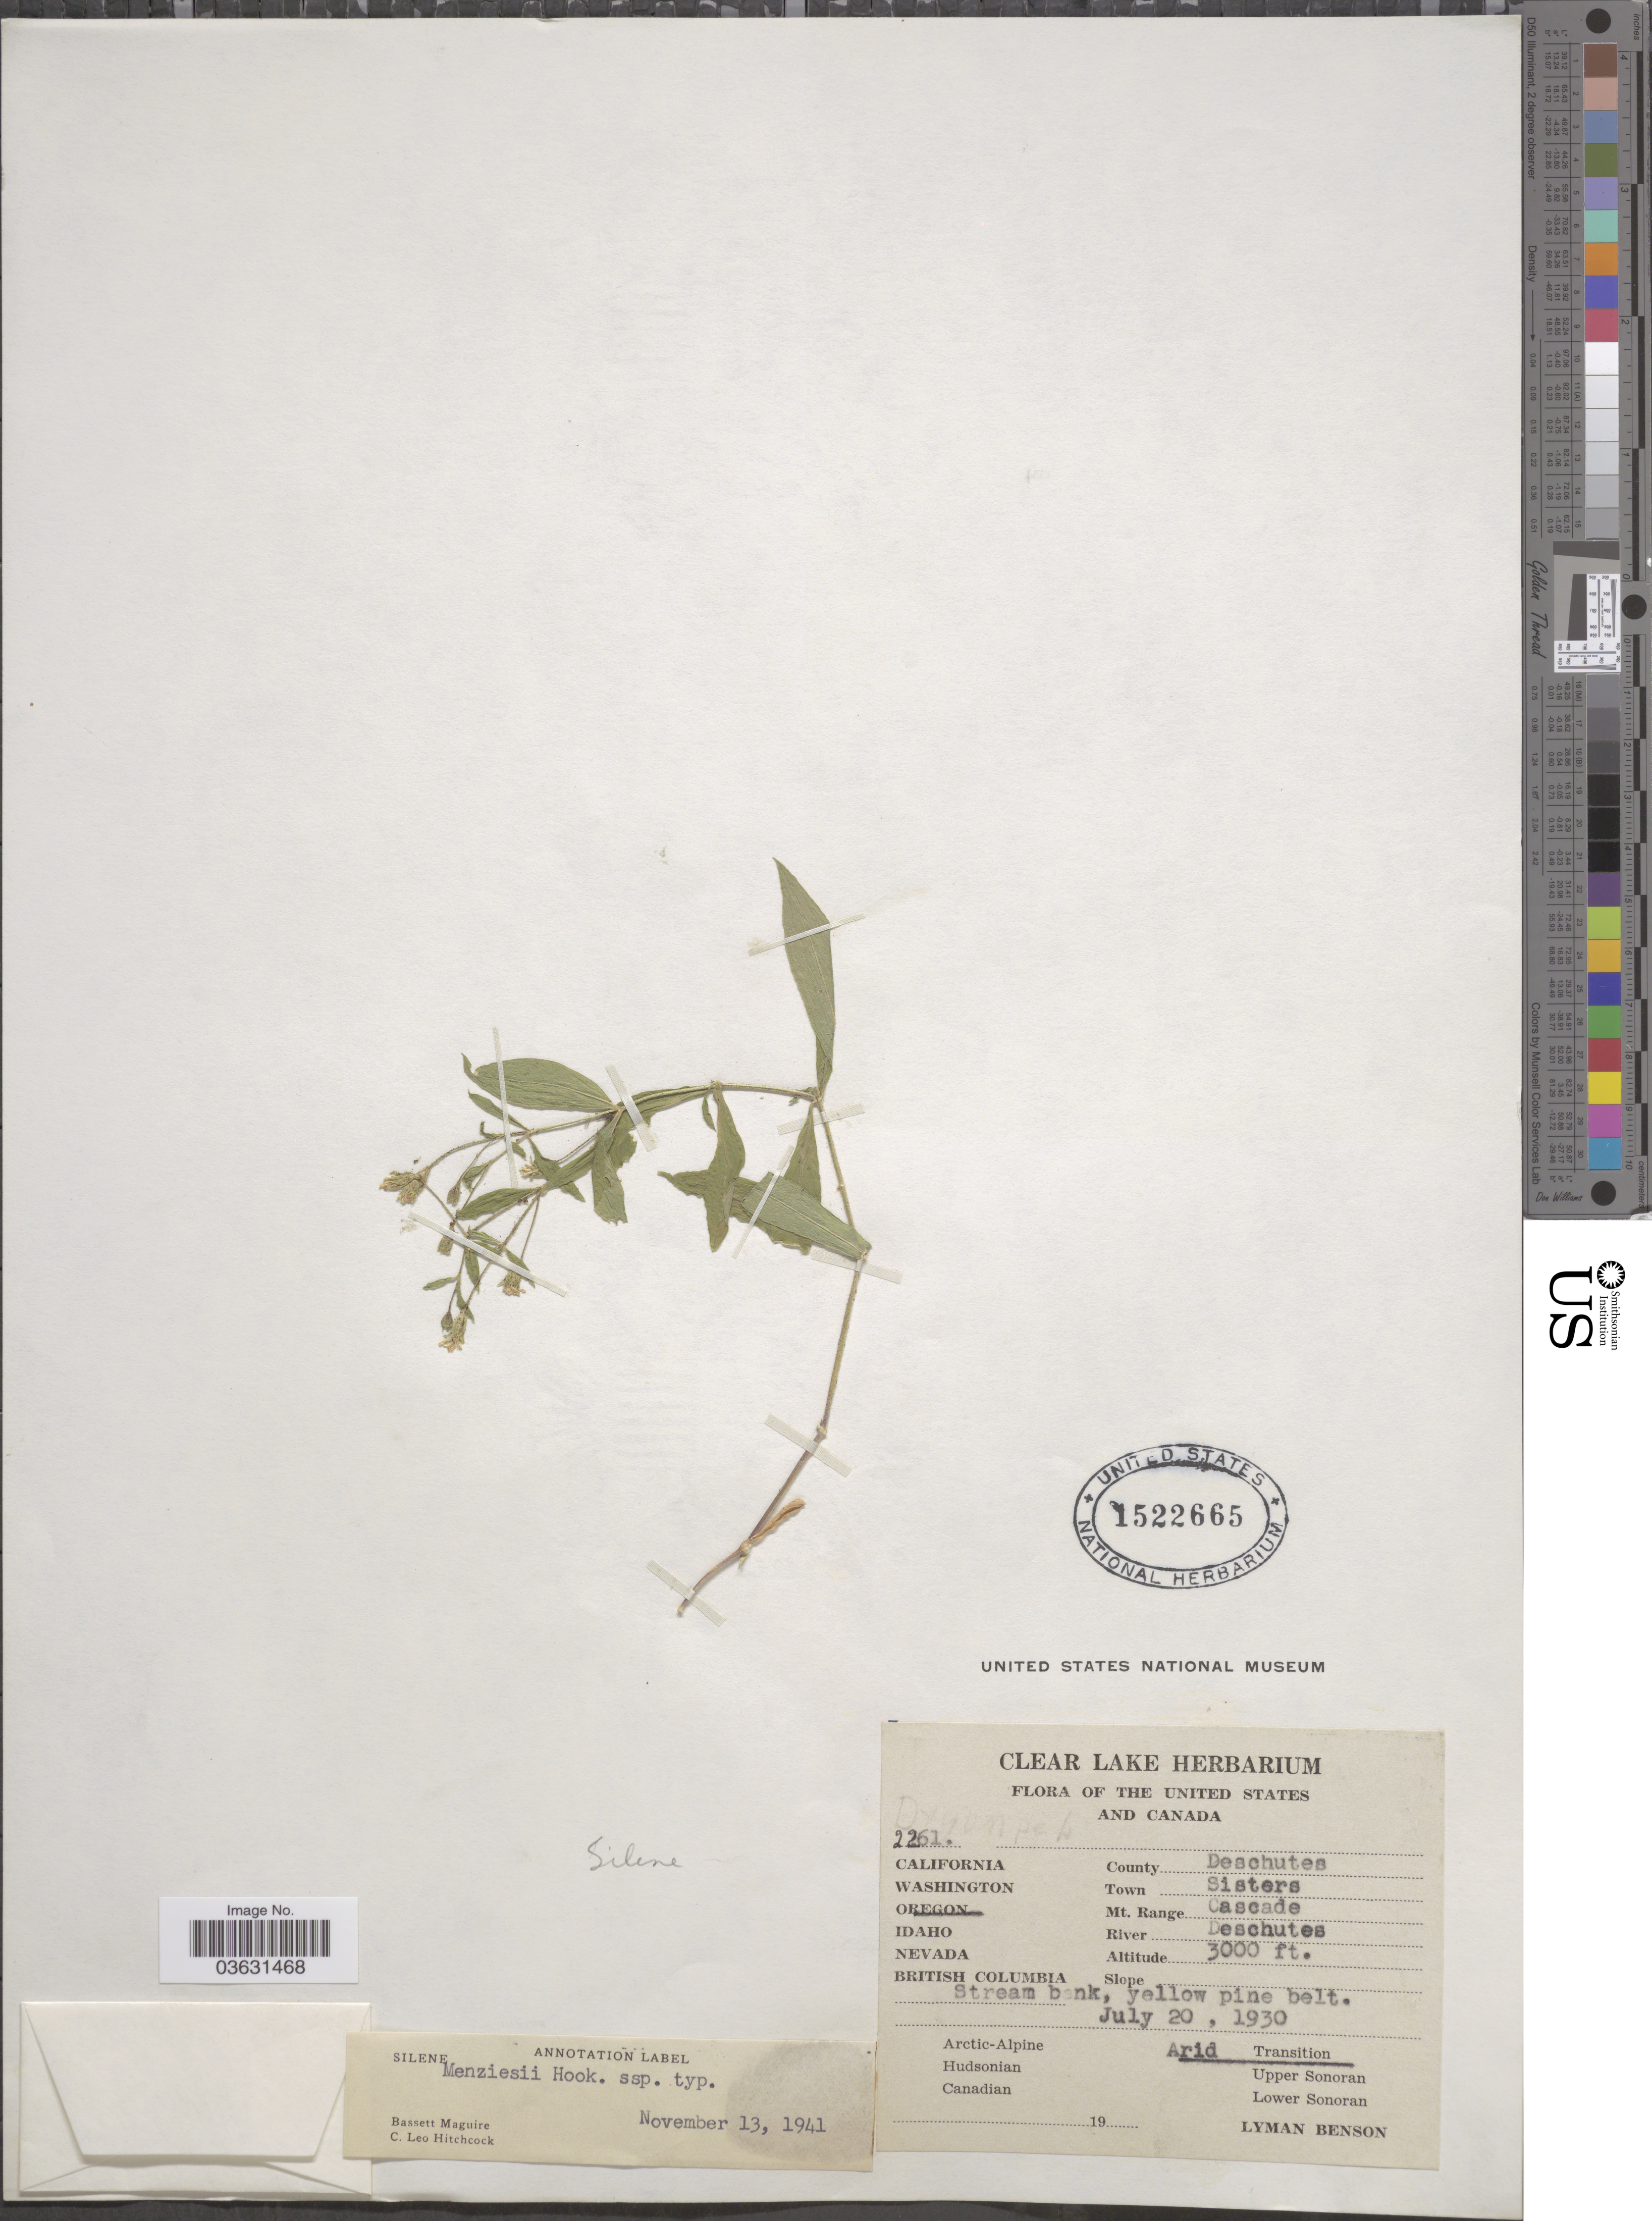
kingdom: Plantae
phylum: Tracheophyta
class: Magnoliopsida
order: Caryophyllales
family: Caryophyllaceae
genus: Silene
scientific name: Silene menziesii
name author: Hook.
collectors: L. D. Benson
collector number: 2261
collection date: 1930-07-20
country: United States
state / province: Oregon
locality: County Deschutes. Town Sisters. Mt. Range Cascade. River Deschutes. Arid Transition.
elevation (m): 914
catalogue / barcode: US 1522665